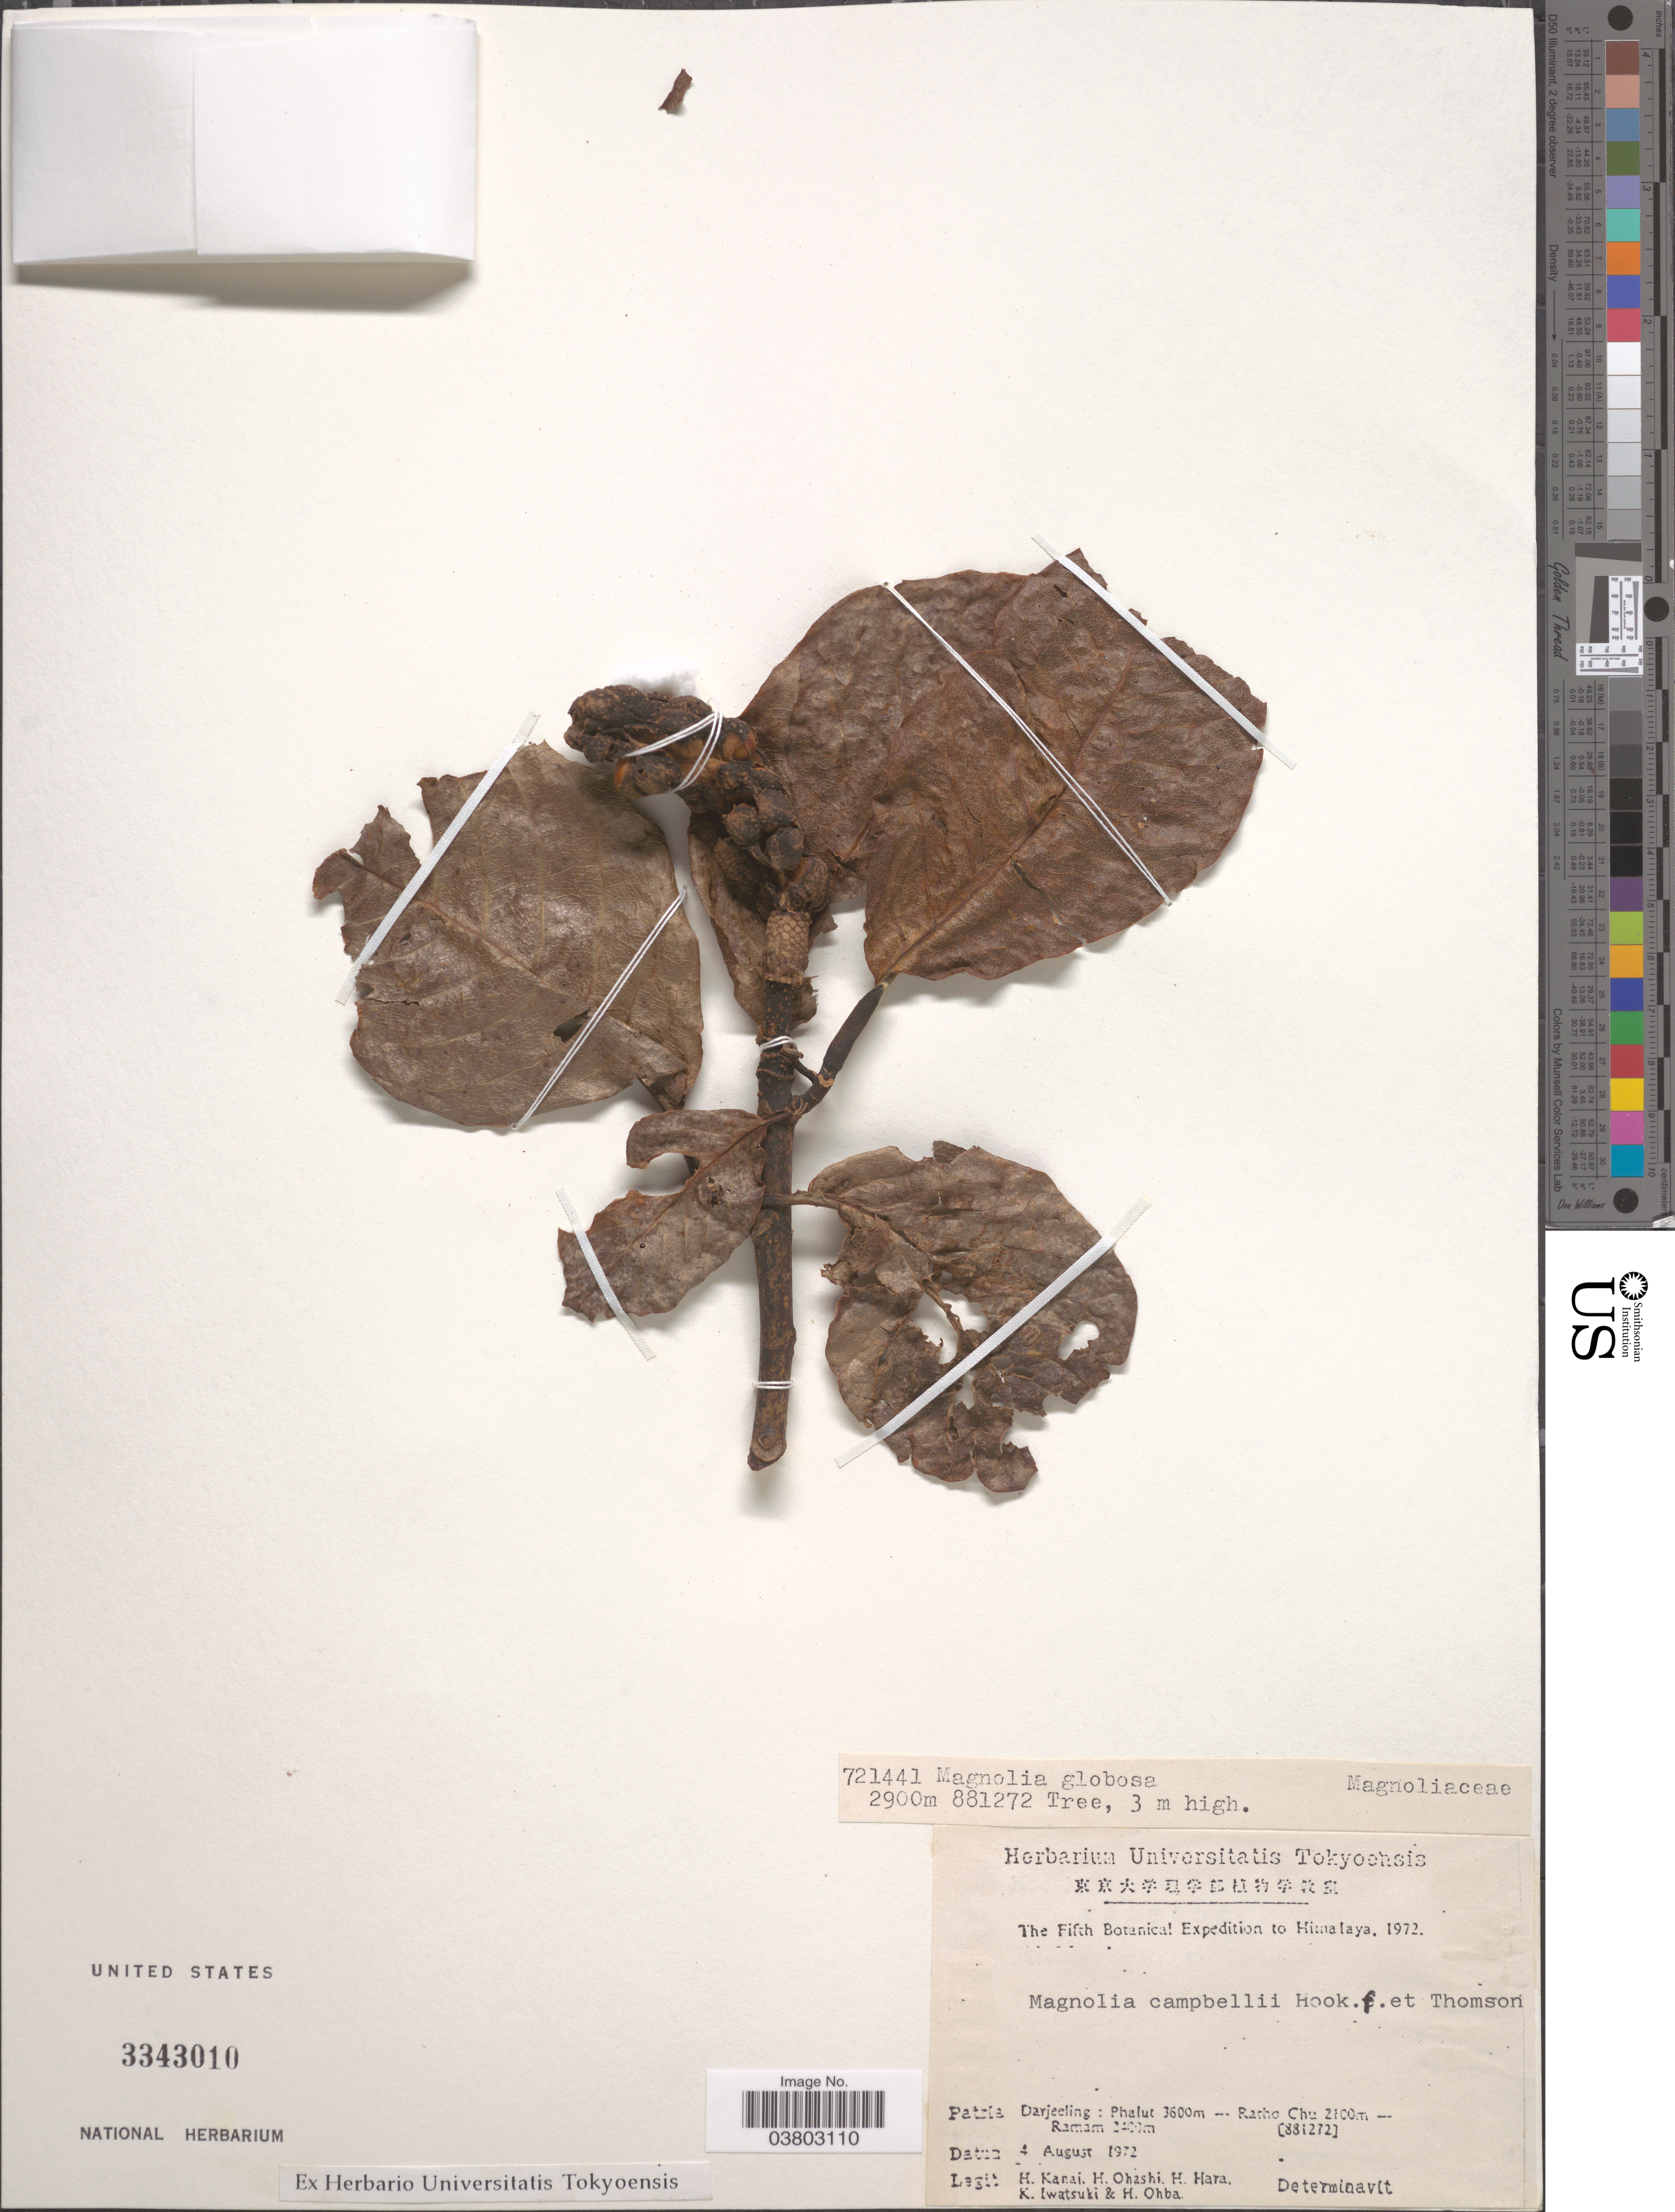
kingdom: Plantae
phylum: Tracheophyta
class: Magnoliopsida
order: Magnoliales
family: Magnoliaceae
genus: Magnolia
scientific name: Magnolia campbellii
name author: Hook. f. & Thomson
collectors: H. Kanai, H. Ohashi, H. Hara, K. Iwatsuki & H. Ohba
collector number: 721441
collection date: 1972-08-04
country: India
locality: Himalaya. Darjeeling: Phalut- Ratho Chu-Ramam.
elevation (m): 2900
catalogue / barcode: US 3343010